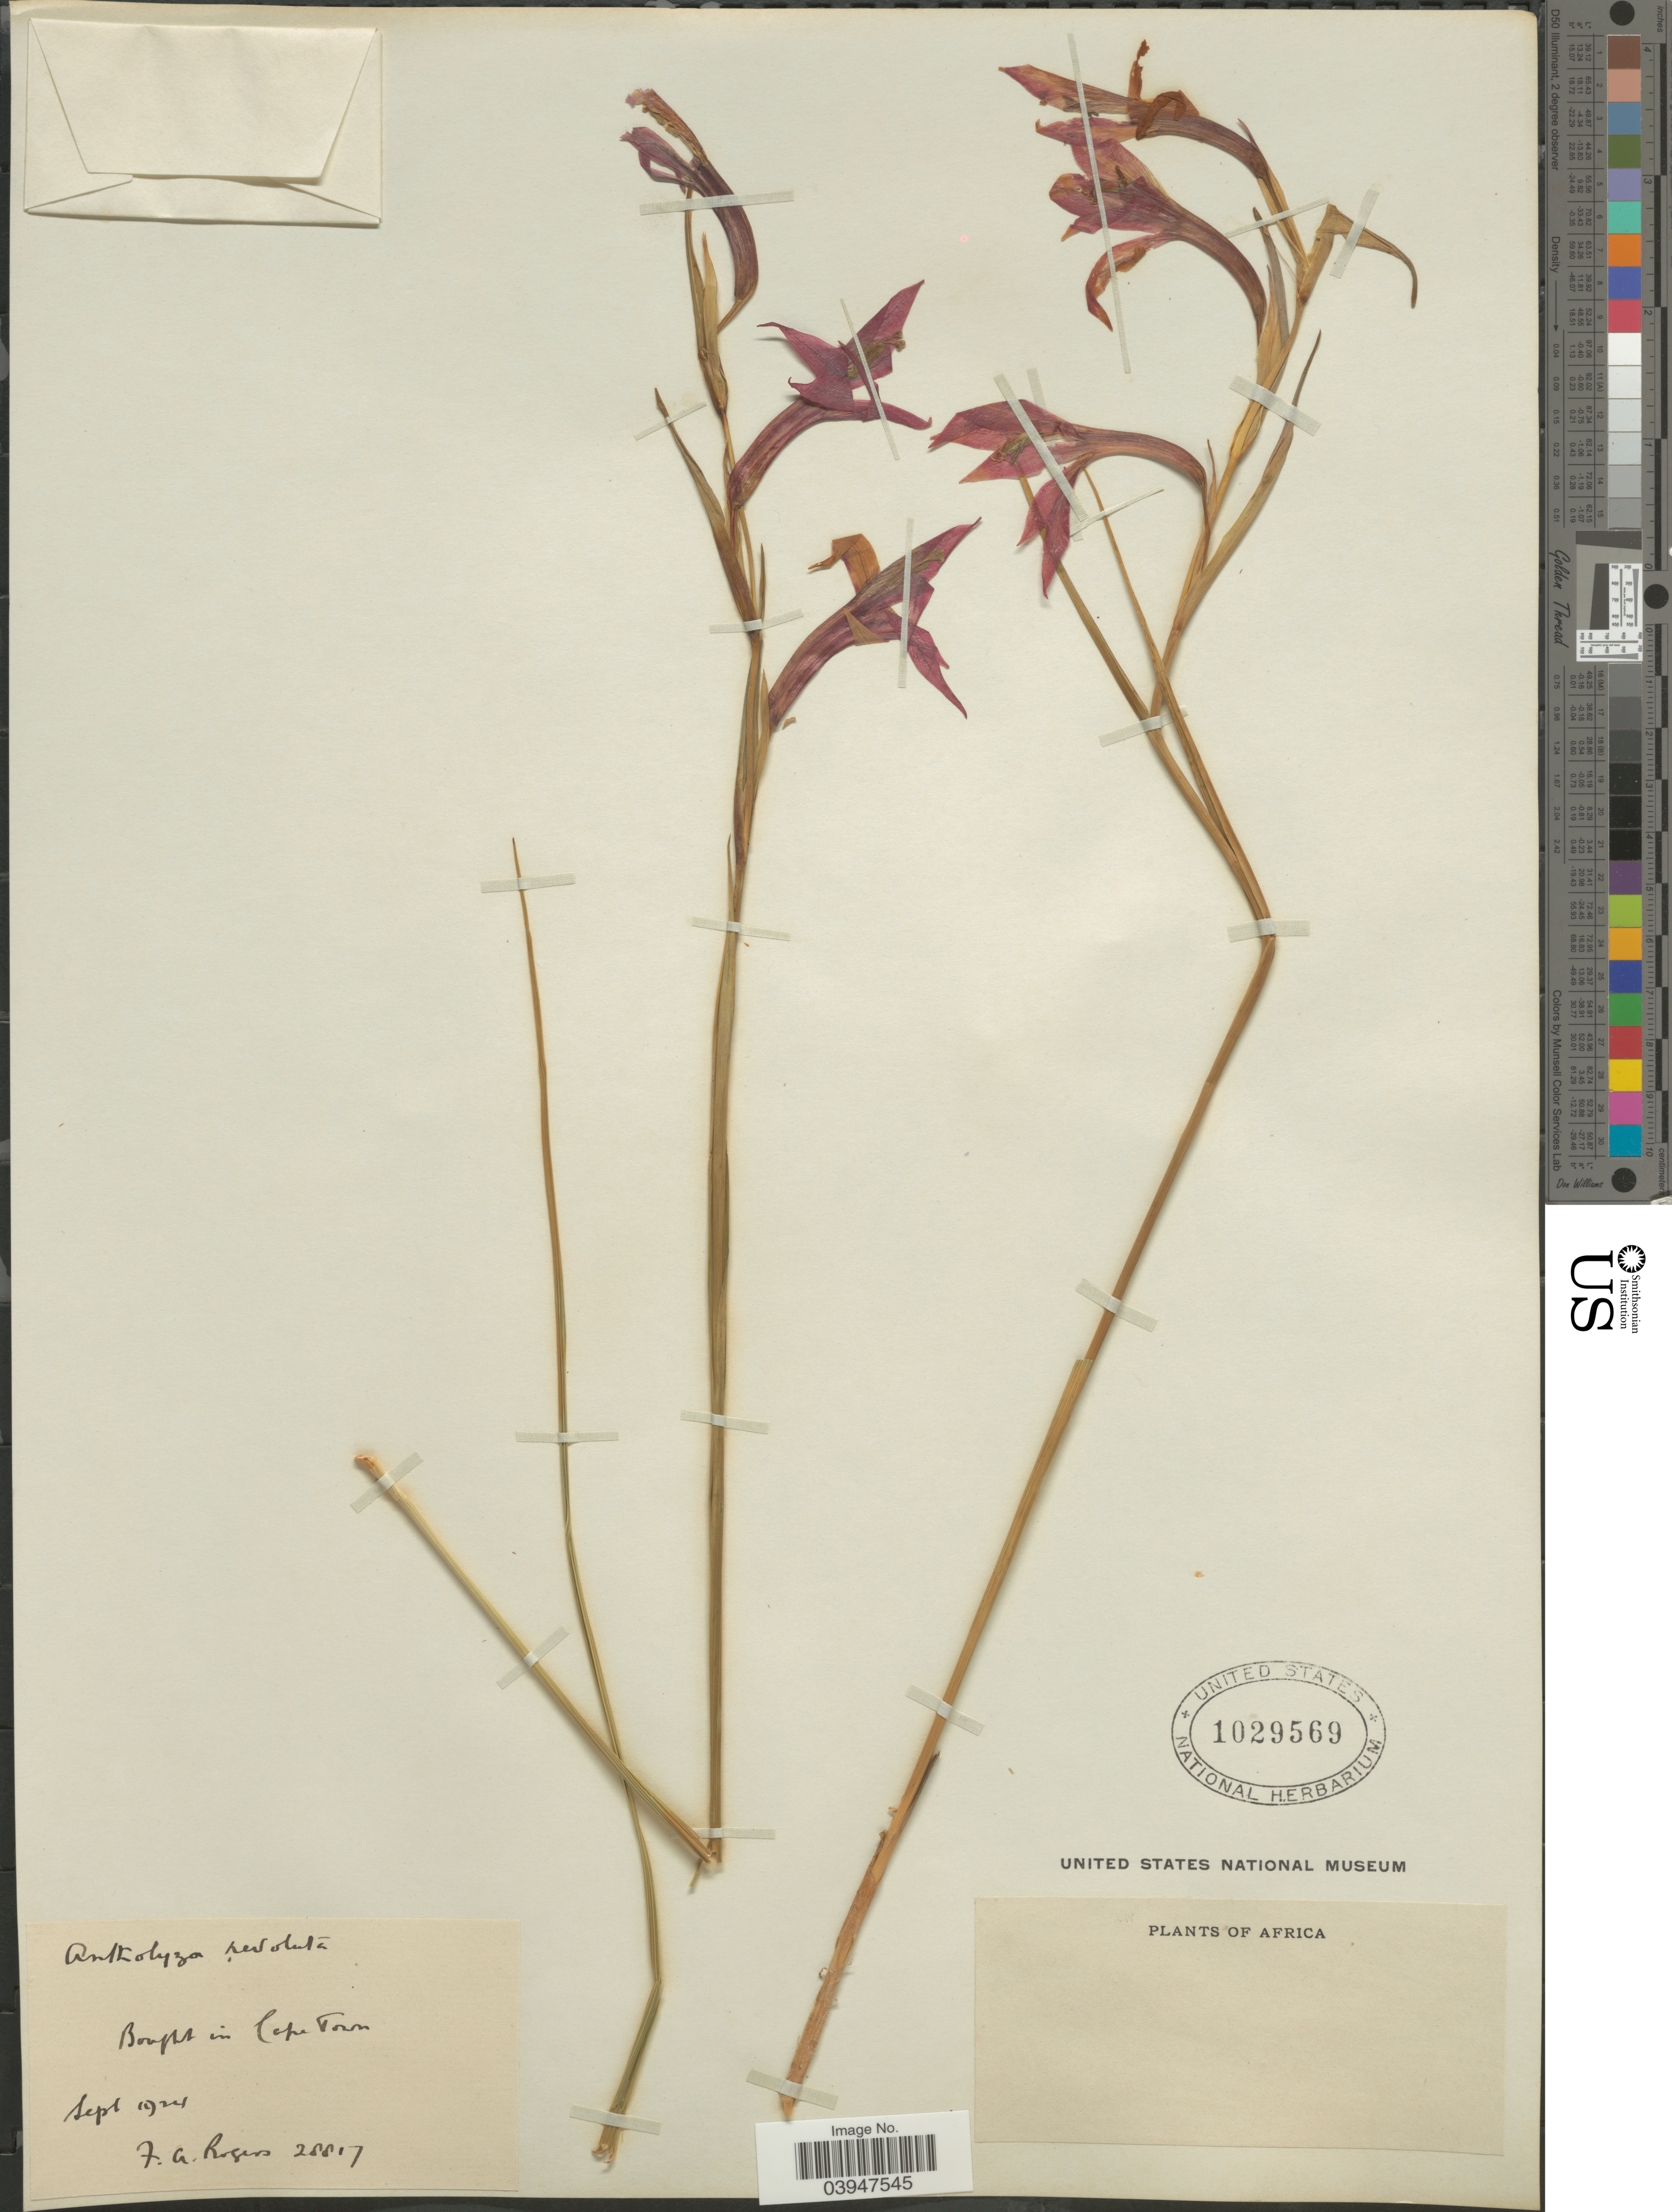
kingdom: Plantae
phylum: Tracheophyta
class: Liliopsida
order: Asparagales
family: Iridaceae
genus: Gladiolus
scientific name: Gladiolus watsonius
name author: Thunb.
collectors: F. A. Rogers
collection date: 1924-09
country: South Africa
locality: In Cape Town [unsure placement] Africa.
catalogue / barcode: US 1029569